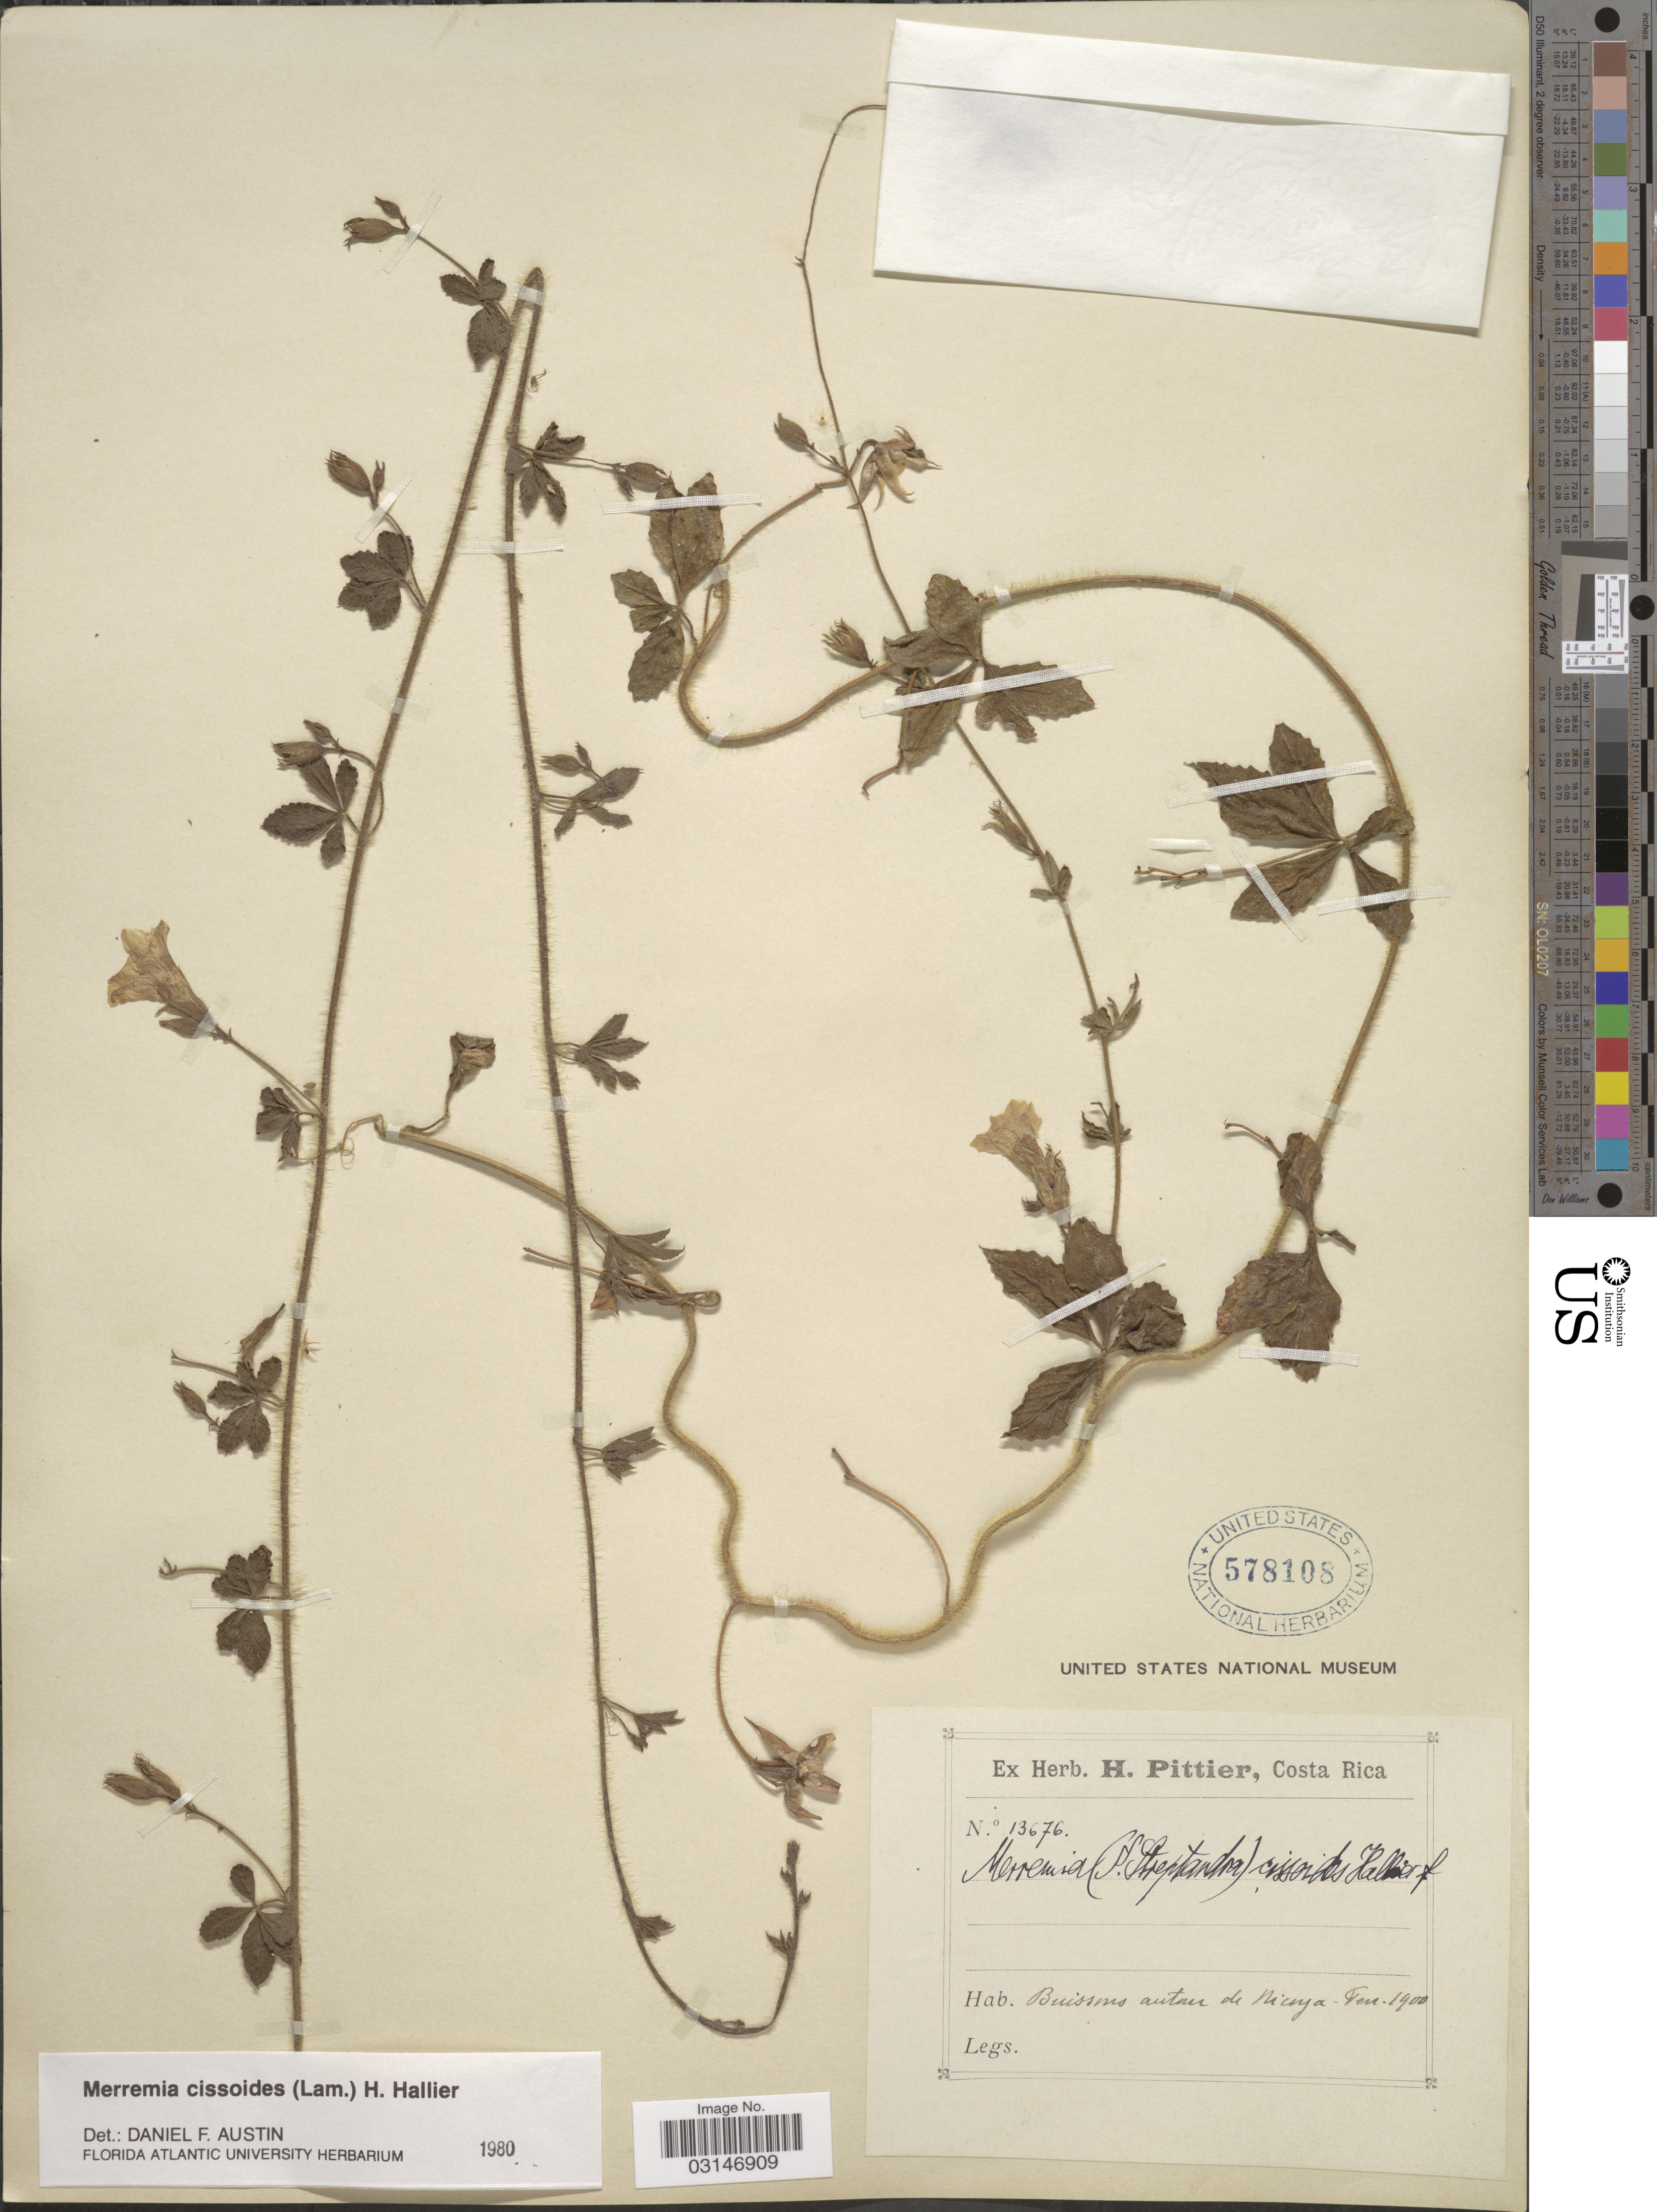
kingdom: Plantae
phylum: Tracheophyta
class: Magnoliopsida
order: Solanales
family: Convolvulaceae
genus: Distimake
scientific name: Distimake cissoides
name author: (Lam.) A. R. Simões & Staples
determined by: Strong, Mark T., (BOT), Smithsonian Institution - National Museum of Natural History (UNITED STATES)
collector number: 13676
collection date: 1900-02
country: Costa Rica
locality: Buissons autour de Nicoya.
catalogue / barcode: US 578108